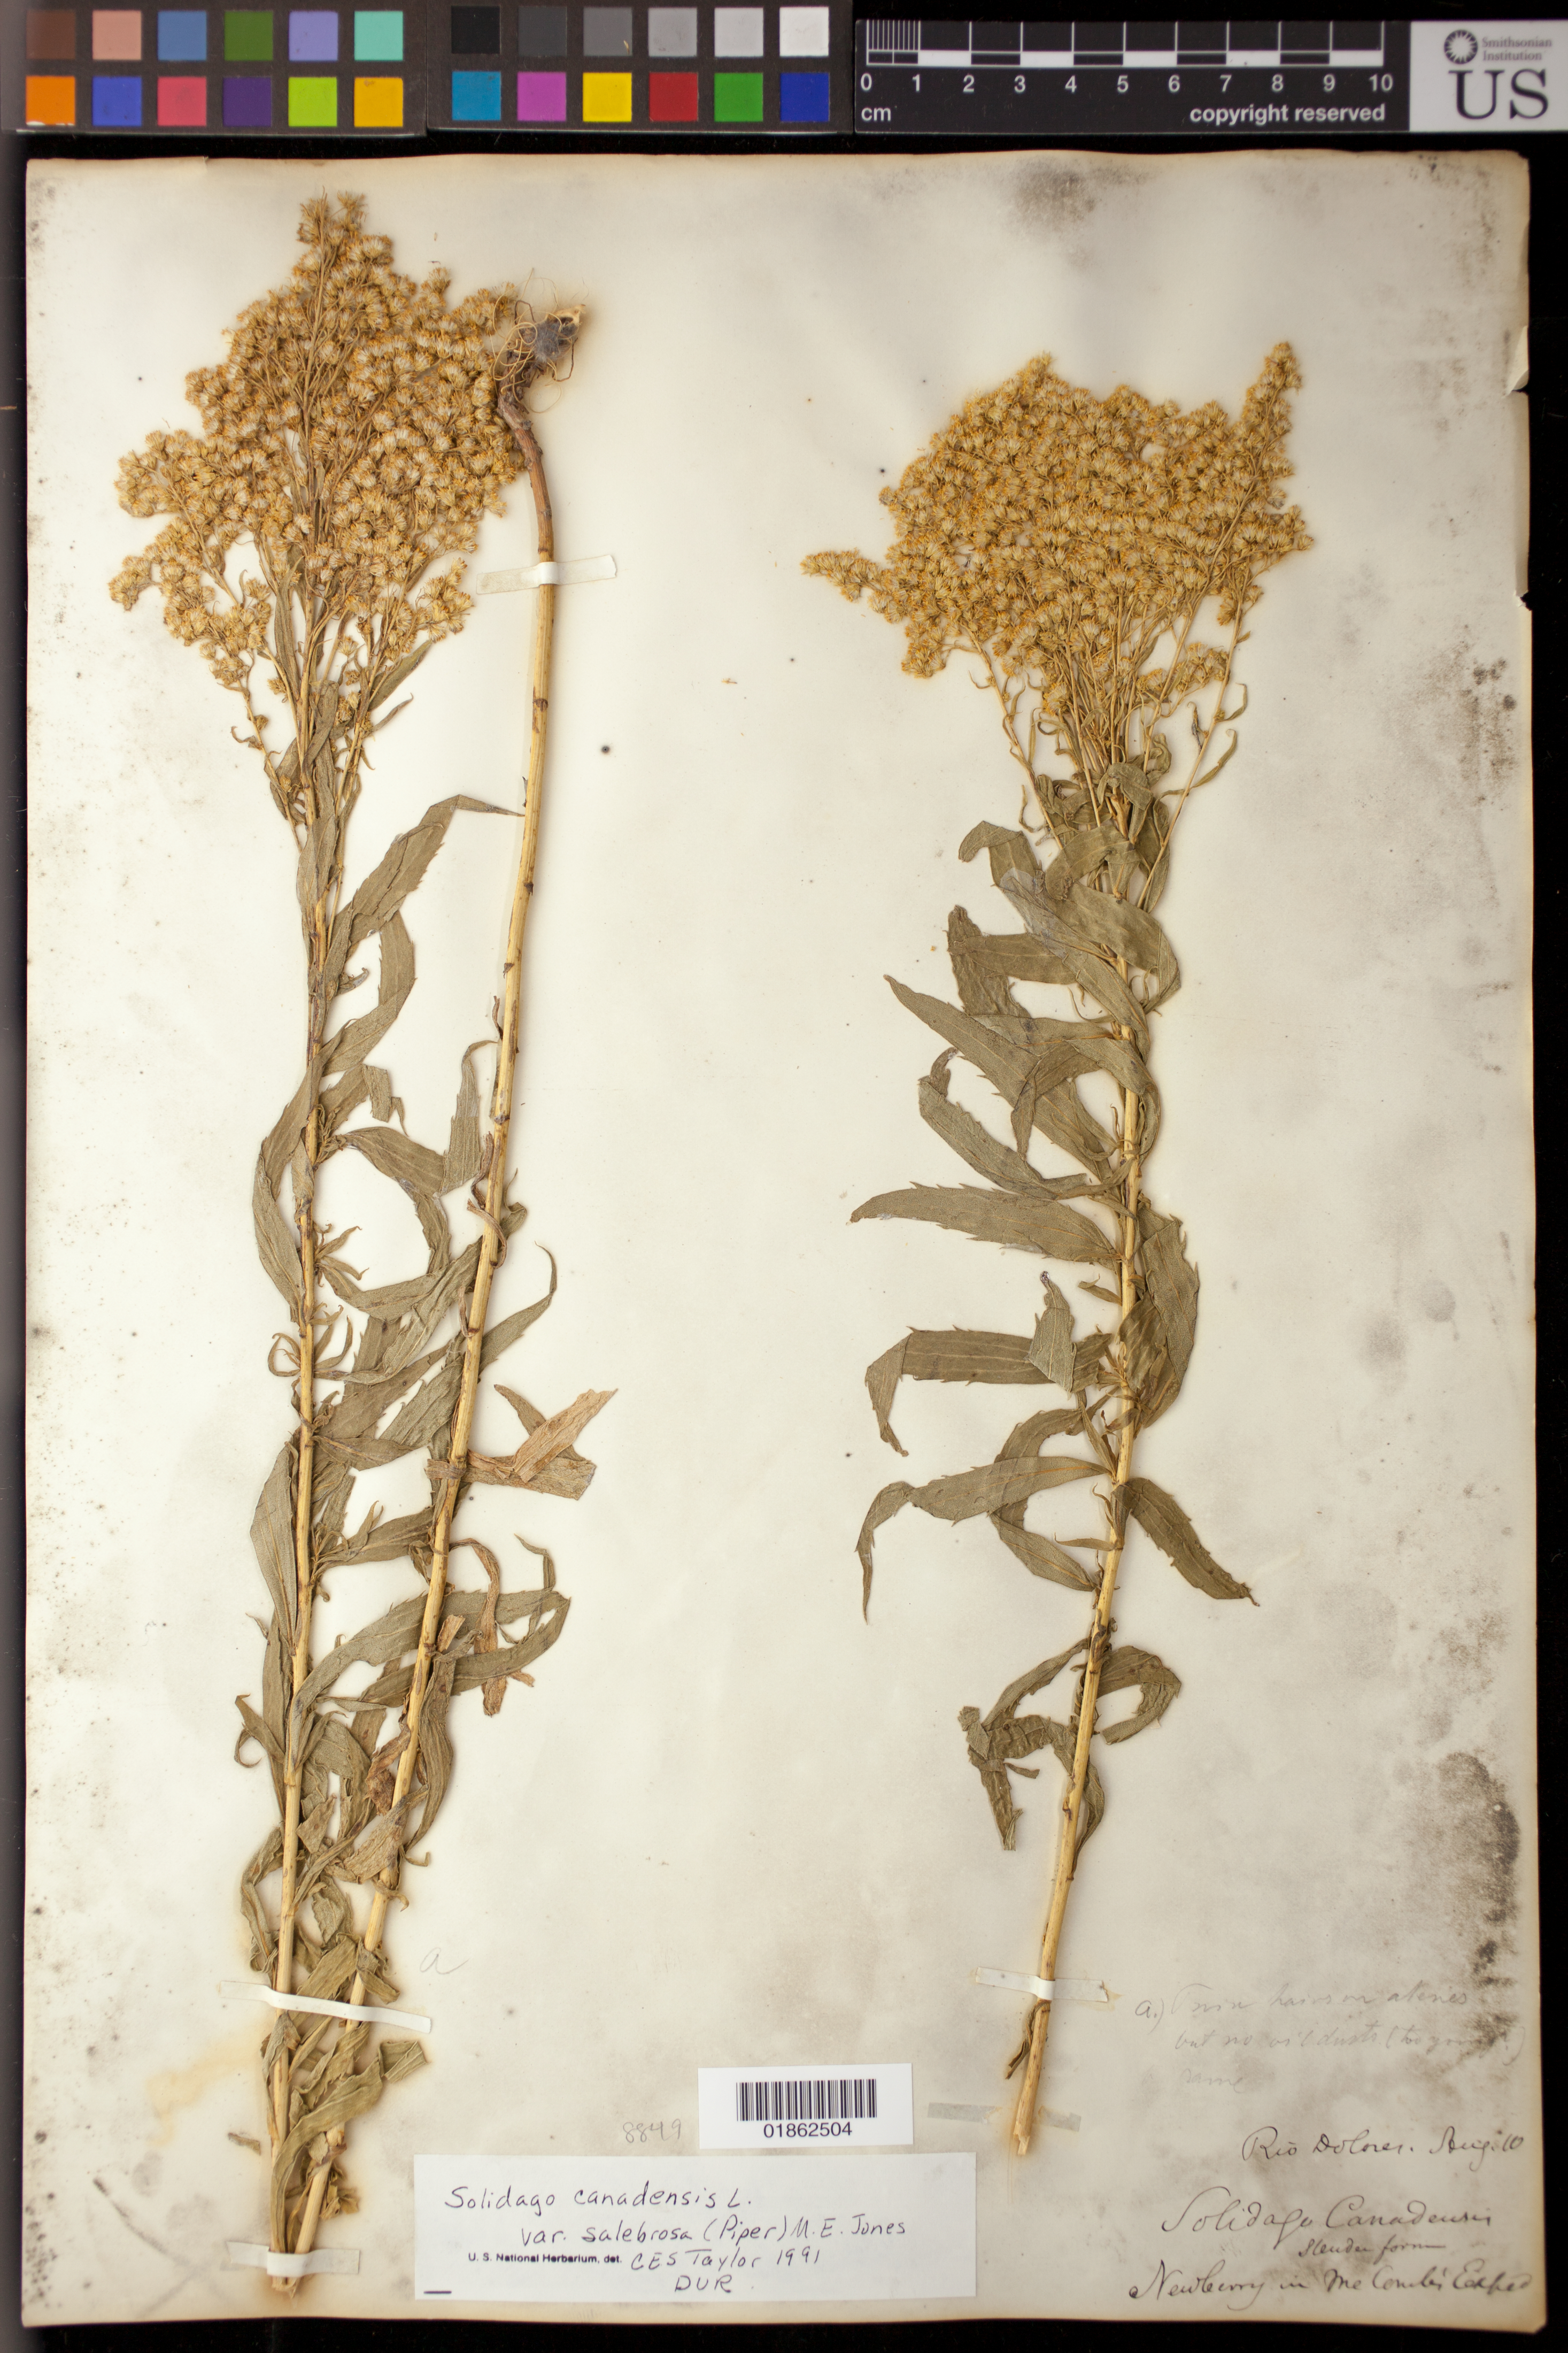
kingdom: Plantae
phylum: Tracheophyta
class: Magnoliopsida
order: Asterales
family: Asteraceae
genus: Solidago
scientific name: Solidago canadensis var. salebrosa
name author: (Piper) M.E. Jones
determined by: Taylor, Constance E. S.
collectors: J. S. Newberry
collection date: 1859-08-10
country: United States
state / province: Colorado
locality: Rio Dolores